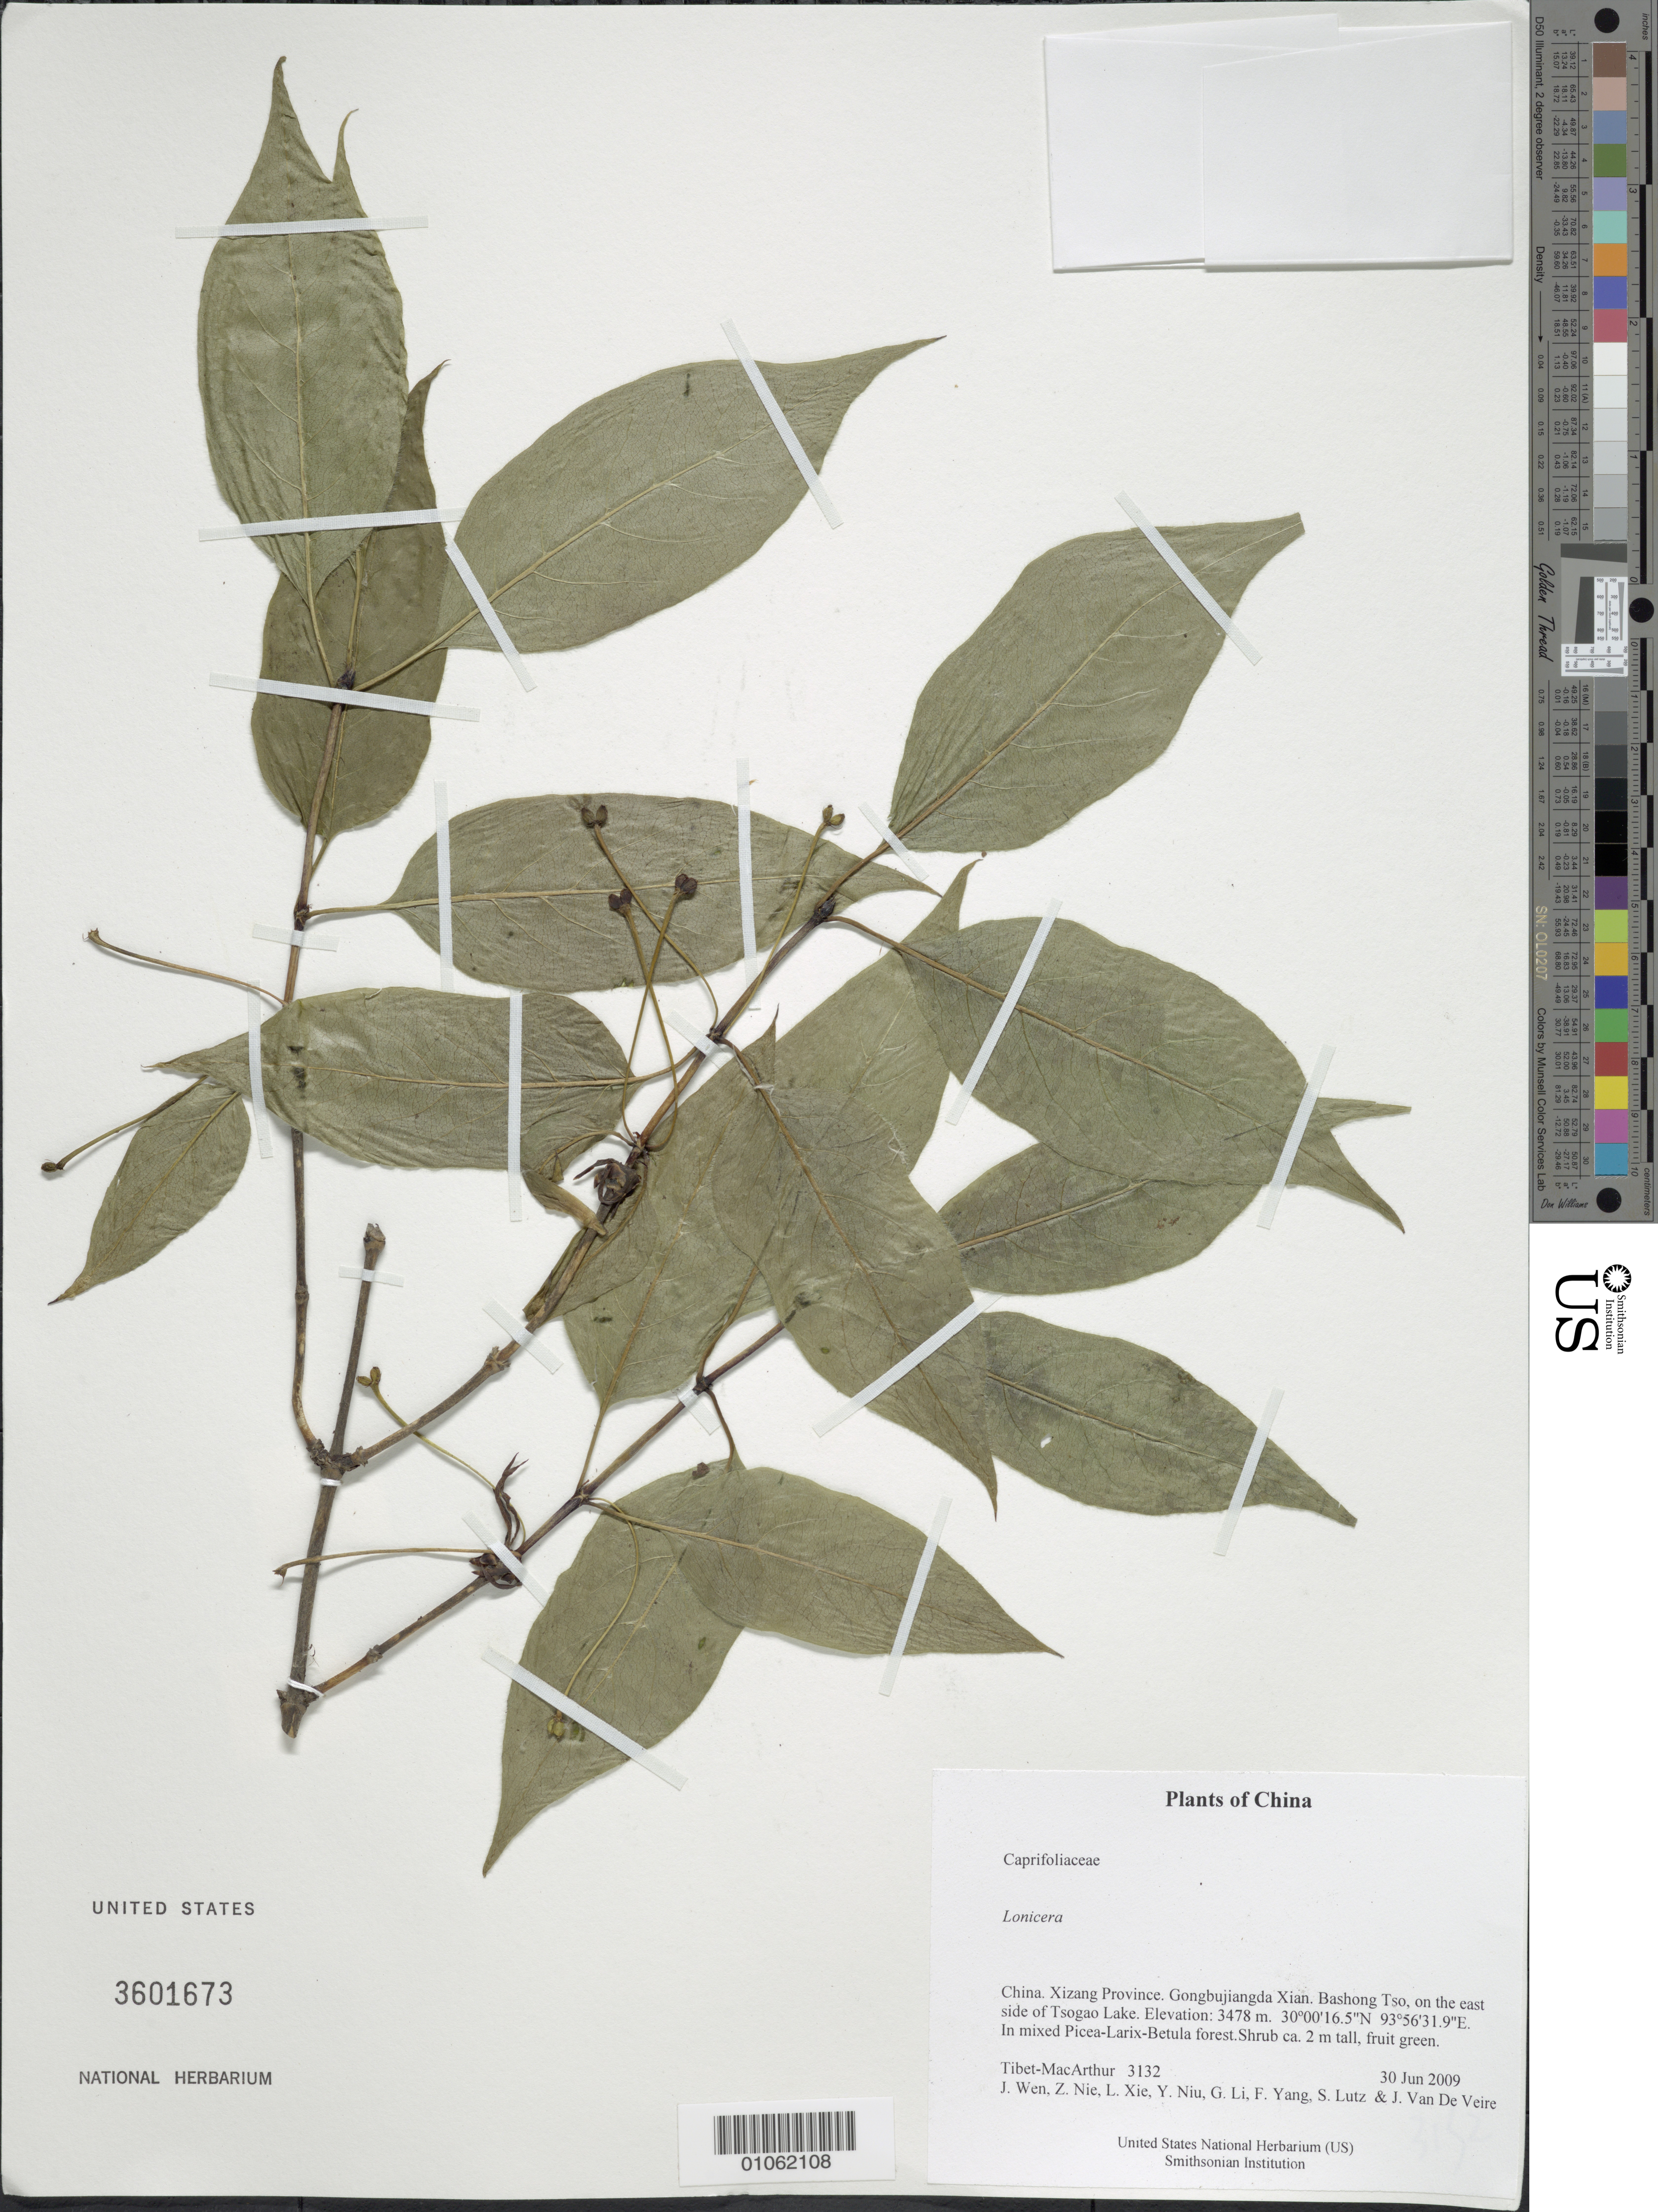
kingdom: Plantae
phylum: Tracheophyta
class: Magnoliopsida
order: Dipsacales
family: Caprifoliaceae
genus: Lonicera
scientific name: Lonicera sp.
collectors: Tibet-MacArthur, J. Wen, Z. Nie, L. Xie, Y. Niu, G. Li, F. Yang, S. Lutz & J. Van De Veire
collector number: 3132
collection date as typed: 30 Jun 2009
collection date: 2009-06-30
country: China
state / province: Xizang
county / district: Gongbujiangda Xian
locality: Bashong Tso, on the east side of Tsogao Lake.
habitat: In mixed Picea-Larix-Betula forest.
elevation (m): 3478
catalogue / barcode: US 3601673